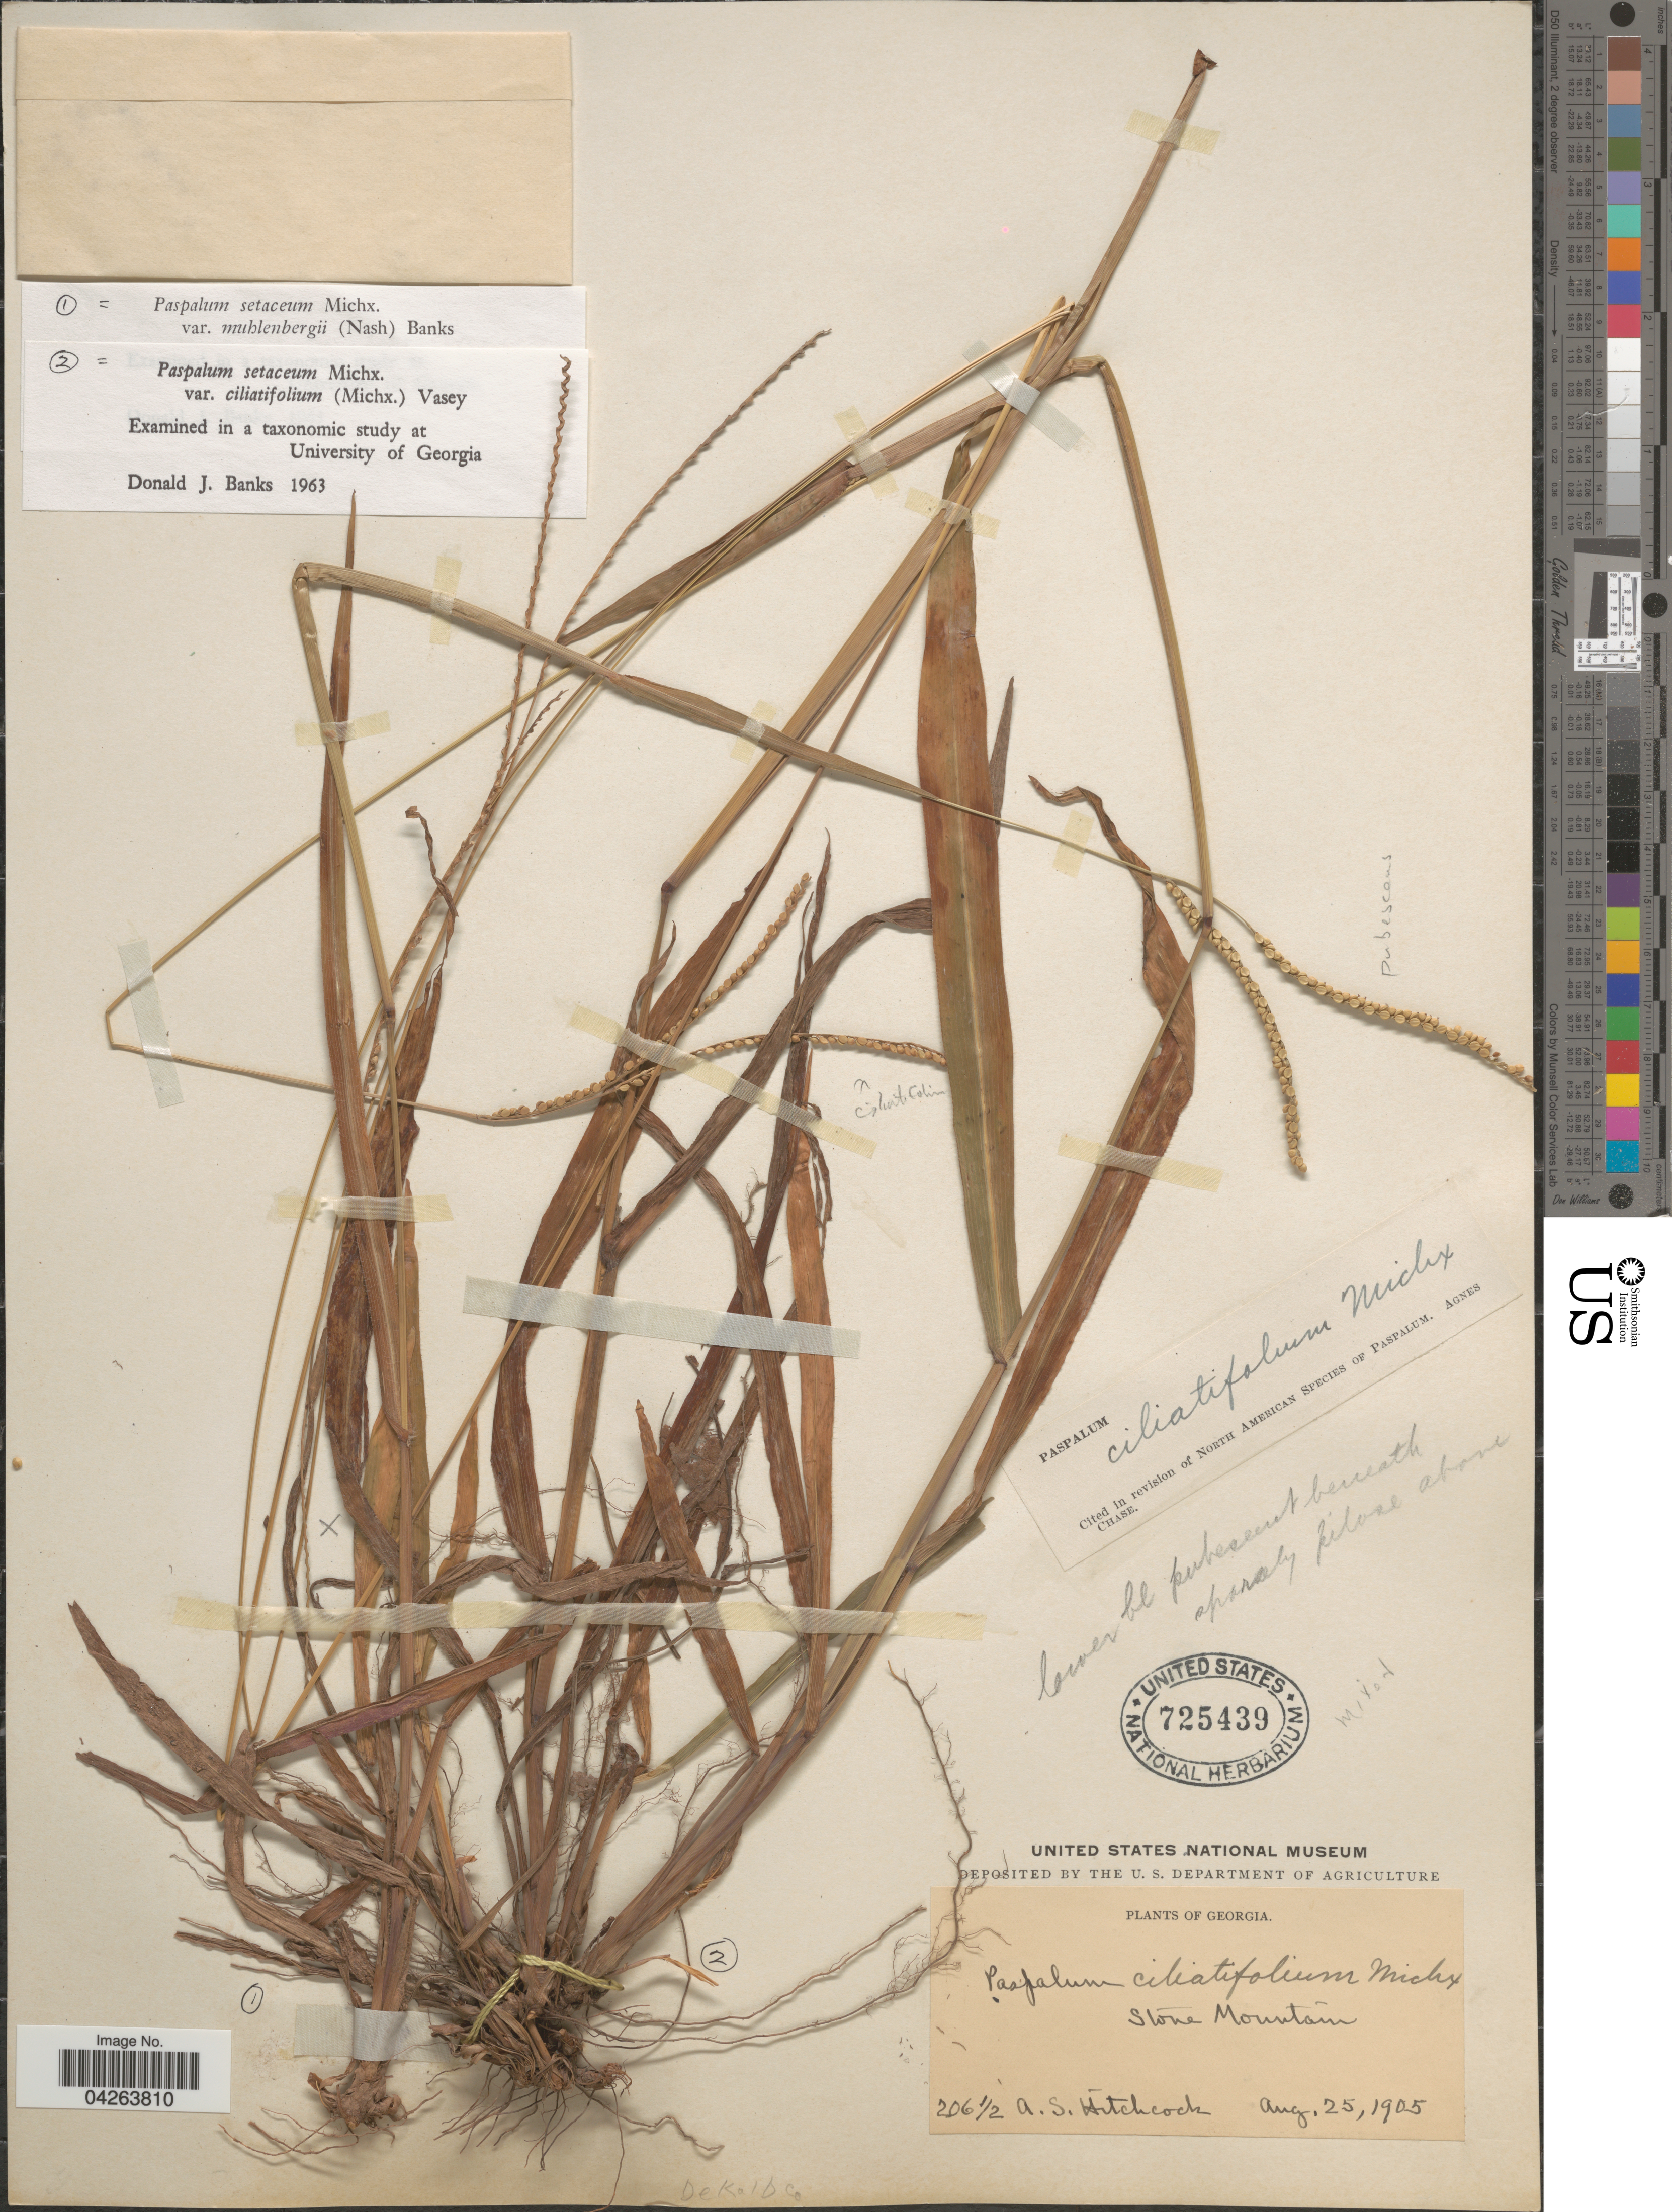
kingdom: Plantae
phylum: Tracheophyta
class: Liliopsida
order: Poales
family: Poaceae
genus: Paspalum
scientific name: Paspalum setaceum var. ciliatifolium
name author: (Michx.) Vasey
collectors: A. S. Hitchcock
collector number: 206½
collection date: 1905-08-25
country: United States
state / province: Georgia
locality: Stone Mountain. DeKalb Co.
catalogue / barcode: US 725439